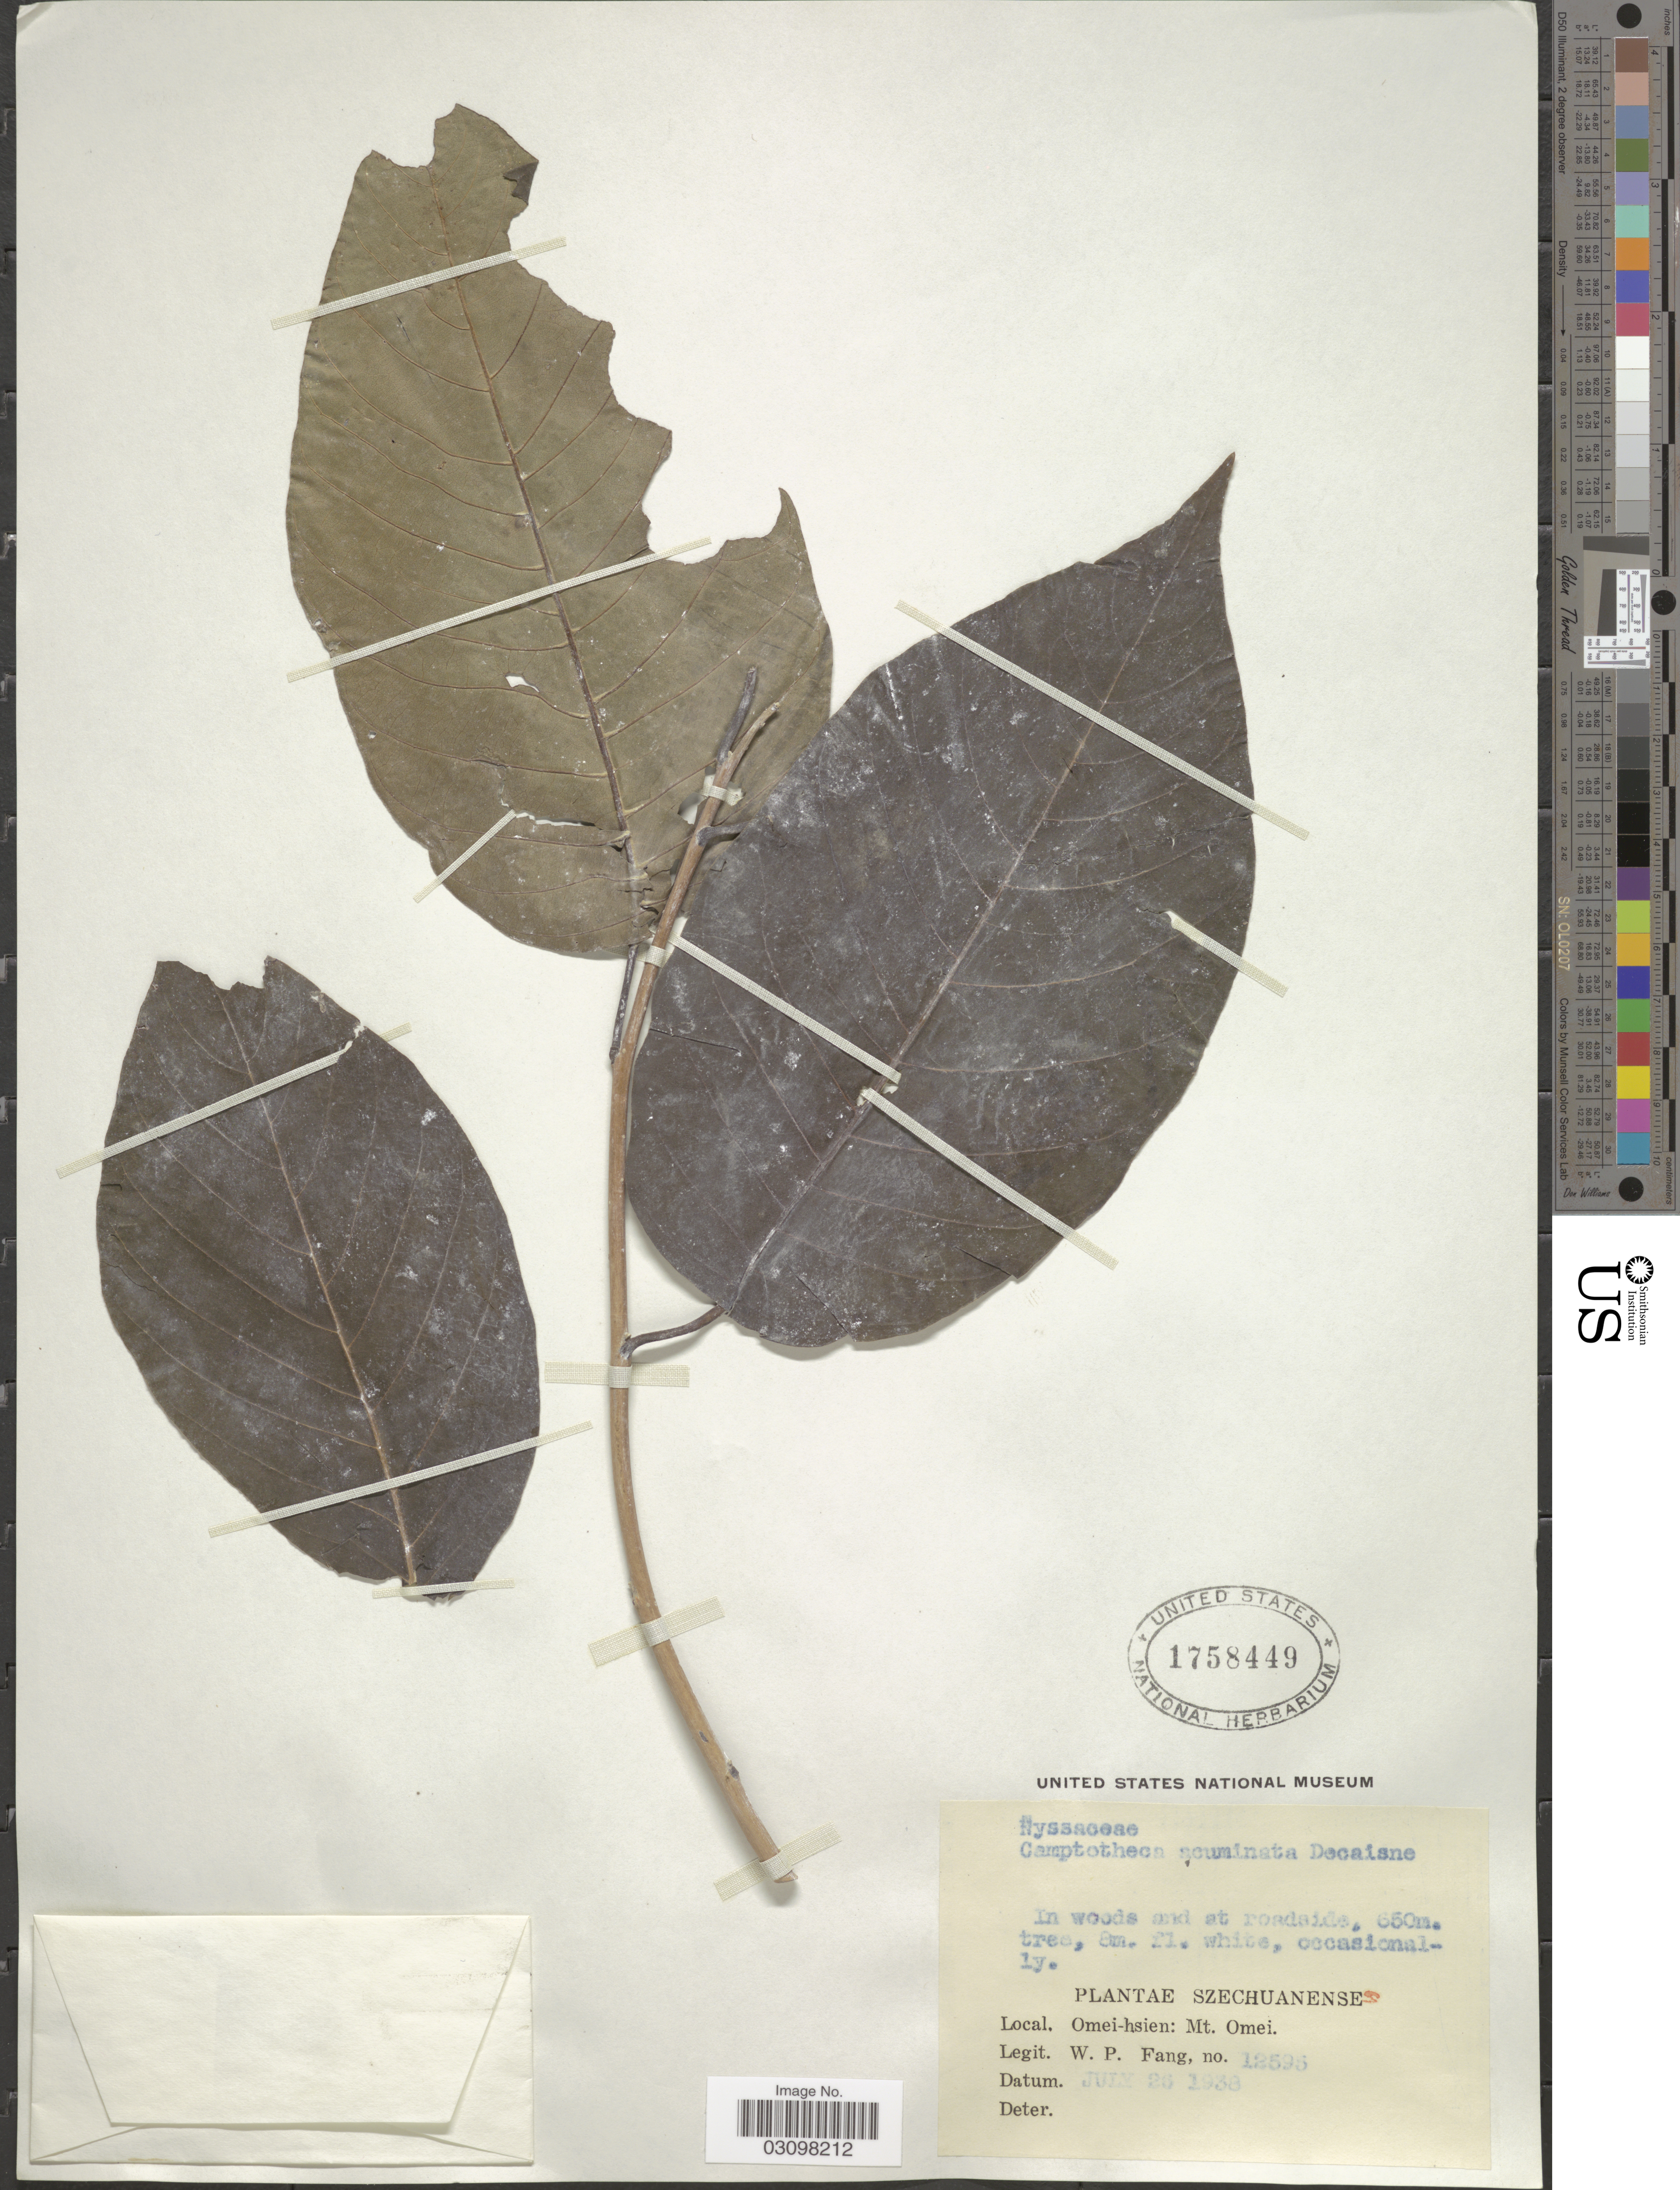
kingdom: Plantae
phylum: Tracheophyta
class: Magnoliopsida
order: Cornales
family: Nyssaceae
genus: Camptotheca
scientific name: Camptotheca acuminata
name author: Decne.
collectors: W. P. Fang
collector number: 12595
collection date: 1938-07-26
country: China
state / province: Sichuan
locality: Szechuanense. Omei-hsien: Mt. Omei.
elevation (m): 650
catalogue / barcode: US 1758449